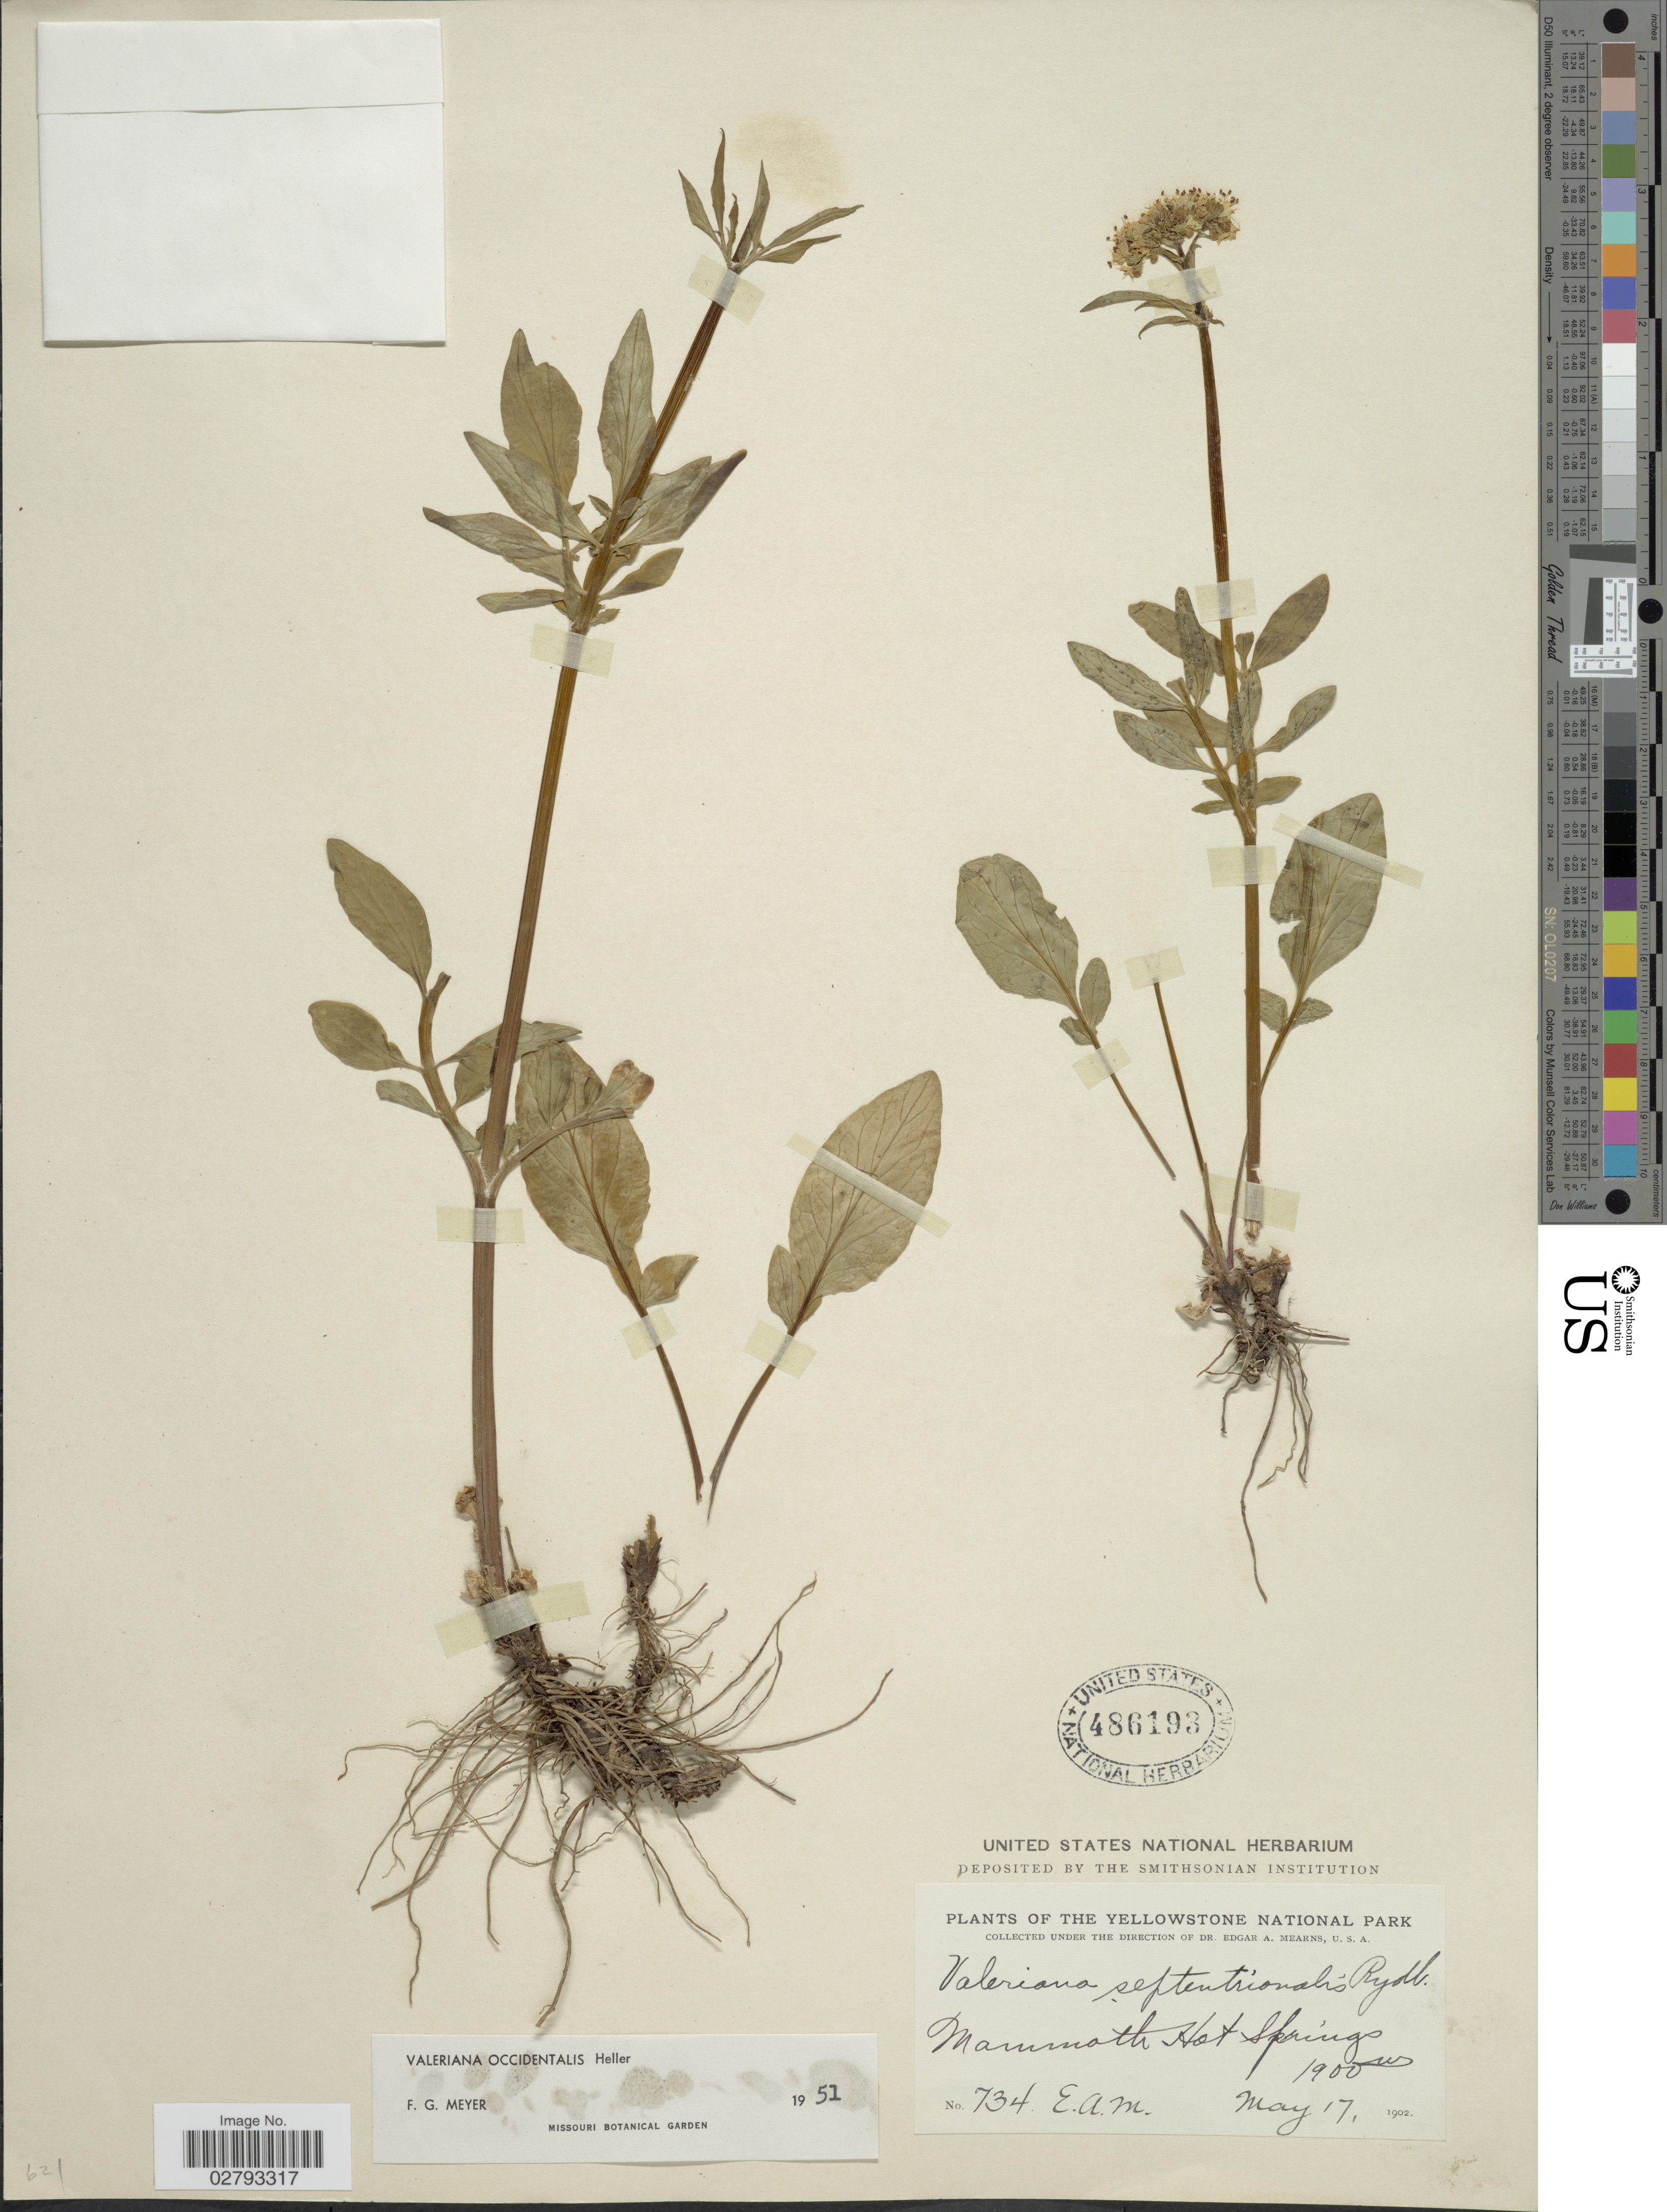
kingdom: Plantae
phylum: Tracheophyta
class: Magnoliopsida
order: Dipsacales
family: Caprifoliaceae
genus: Valeriana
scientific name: Valeriana occidentalis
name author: A. Heller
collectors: E. A. Mearns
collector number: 734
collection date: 1902-05-17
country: United States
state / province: Wyoming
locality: The Yellowstone National Park, Mammoth Hot Springs.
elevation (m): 1900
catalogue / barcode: US 486193